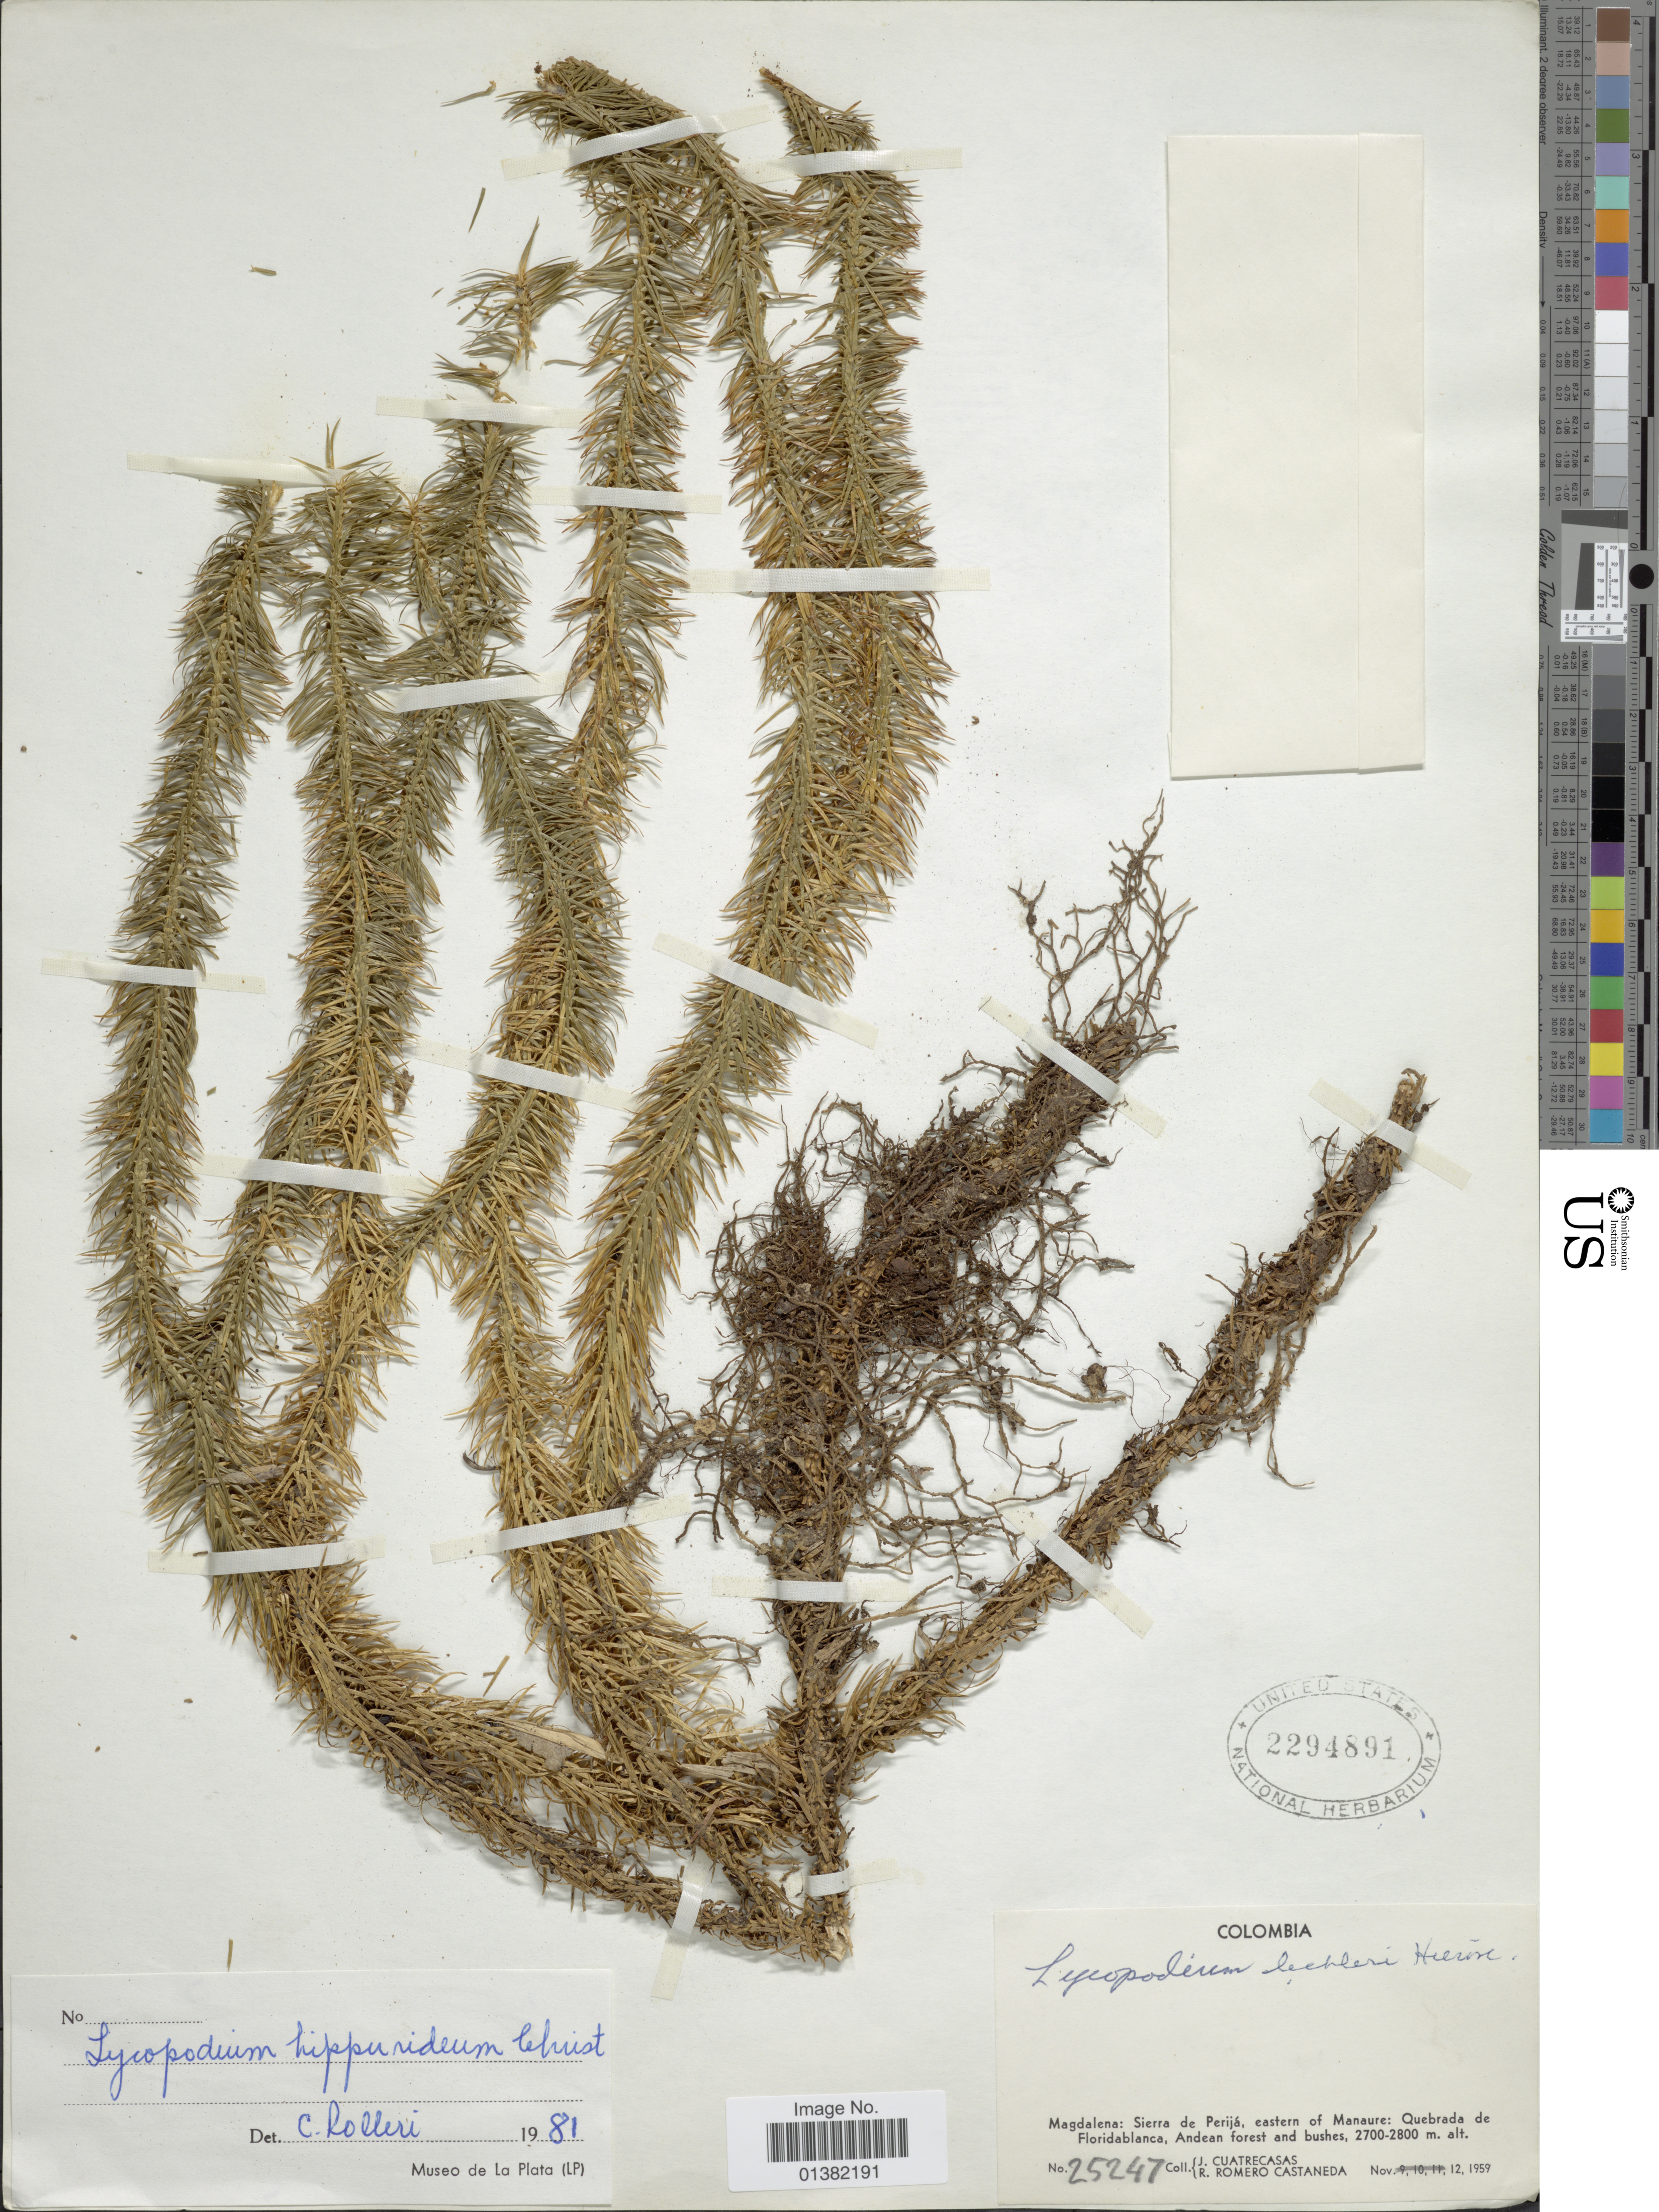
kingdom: Plantae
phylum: Tracheophyta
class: Lycopodiopsida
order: Lycopodiales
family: Lycopodiaceae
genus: Phlegmariurus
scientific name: Phlegmariurus hippurideus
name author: (Christ) B. Øllg.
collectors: J. Cuatrecasas & R. Romero Castañeda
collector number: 25247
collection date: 1959-11-12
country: Colombia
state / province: Magdalena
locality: Sierra de Perijá. eastern of Manaure: Quebrada de Floridablanca, Andean forest and bushes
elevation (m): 2700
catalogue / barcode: US 2294891